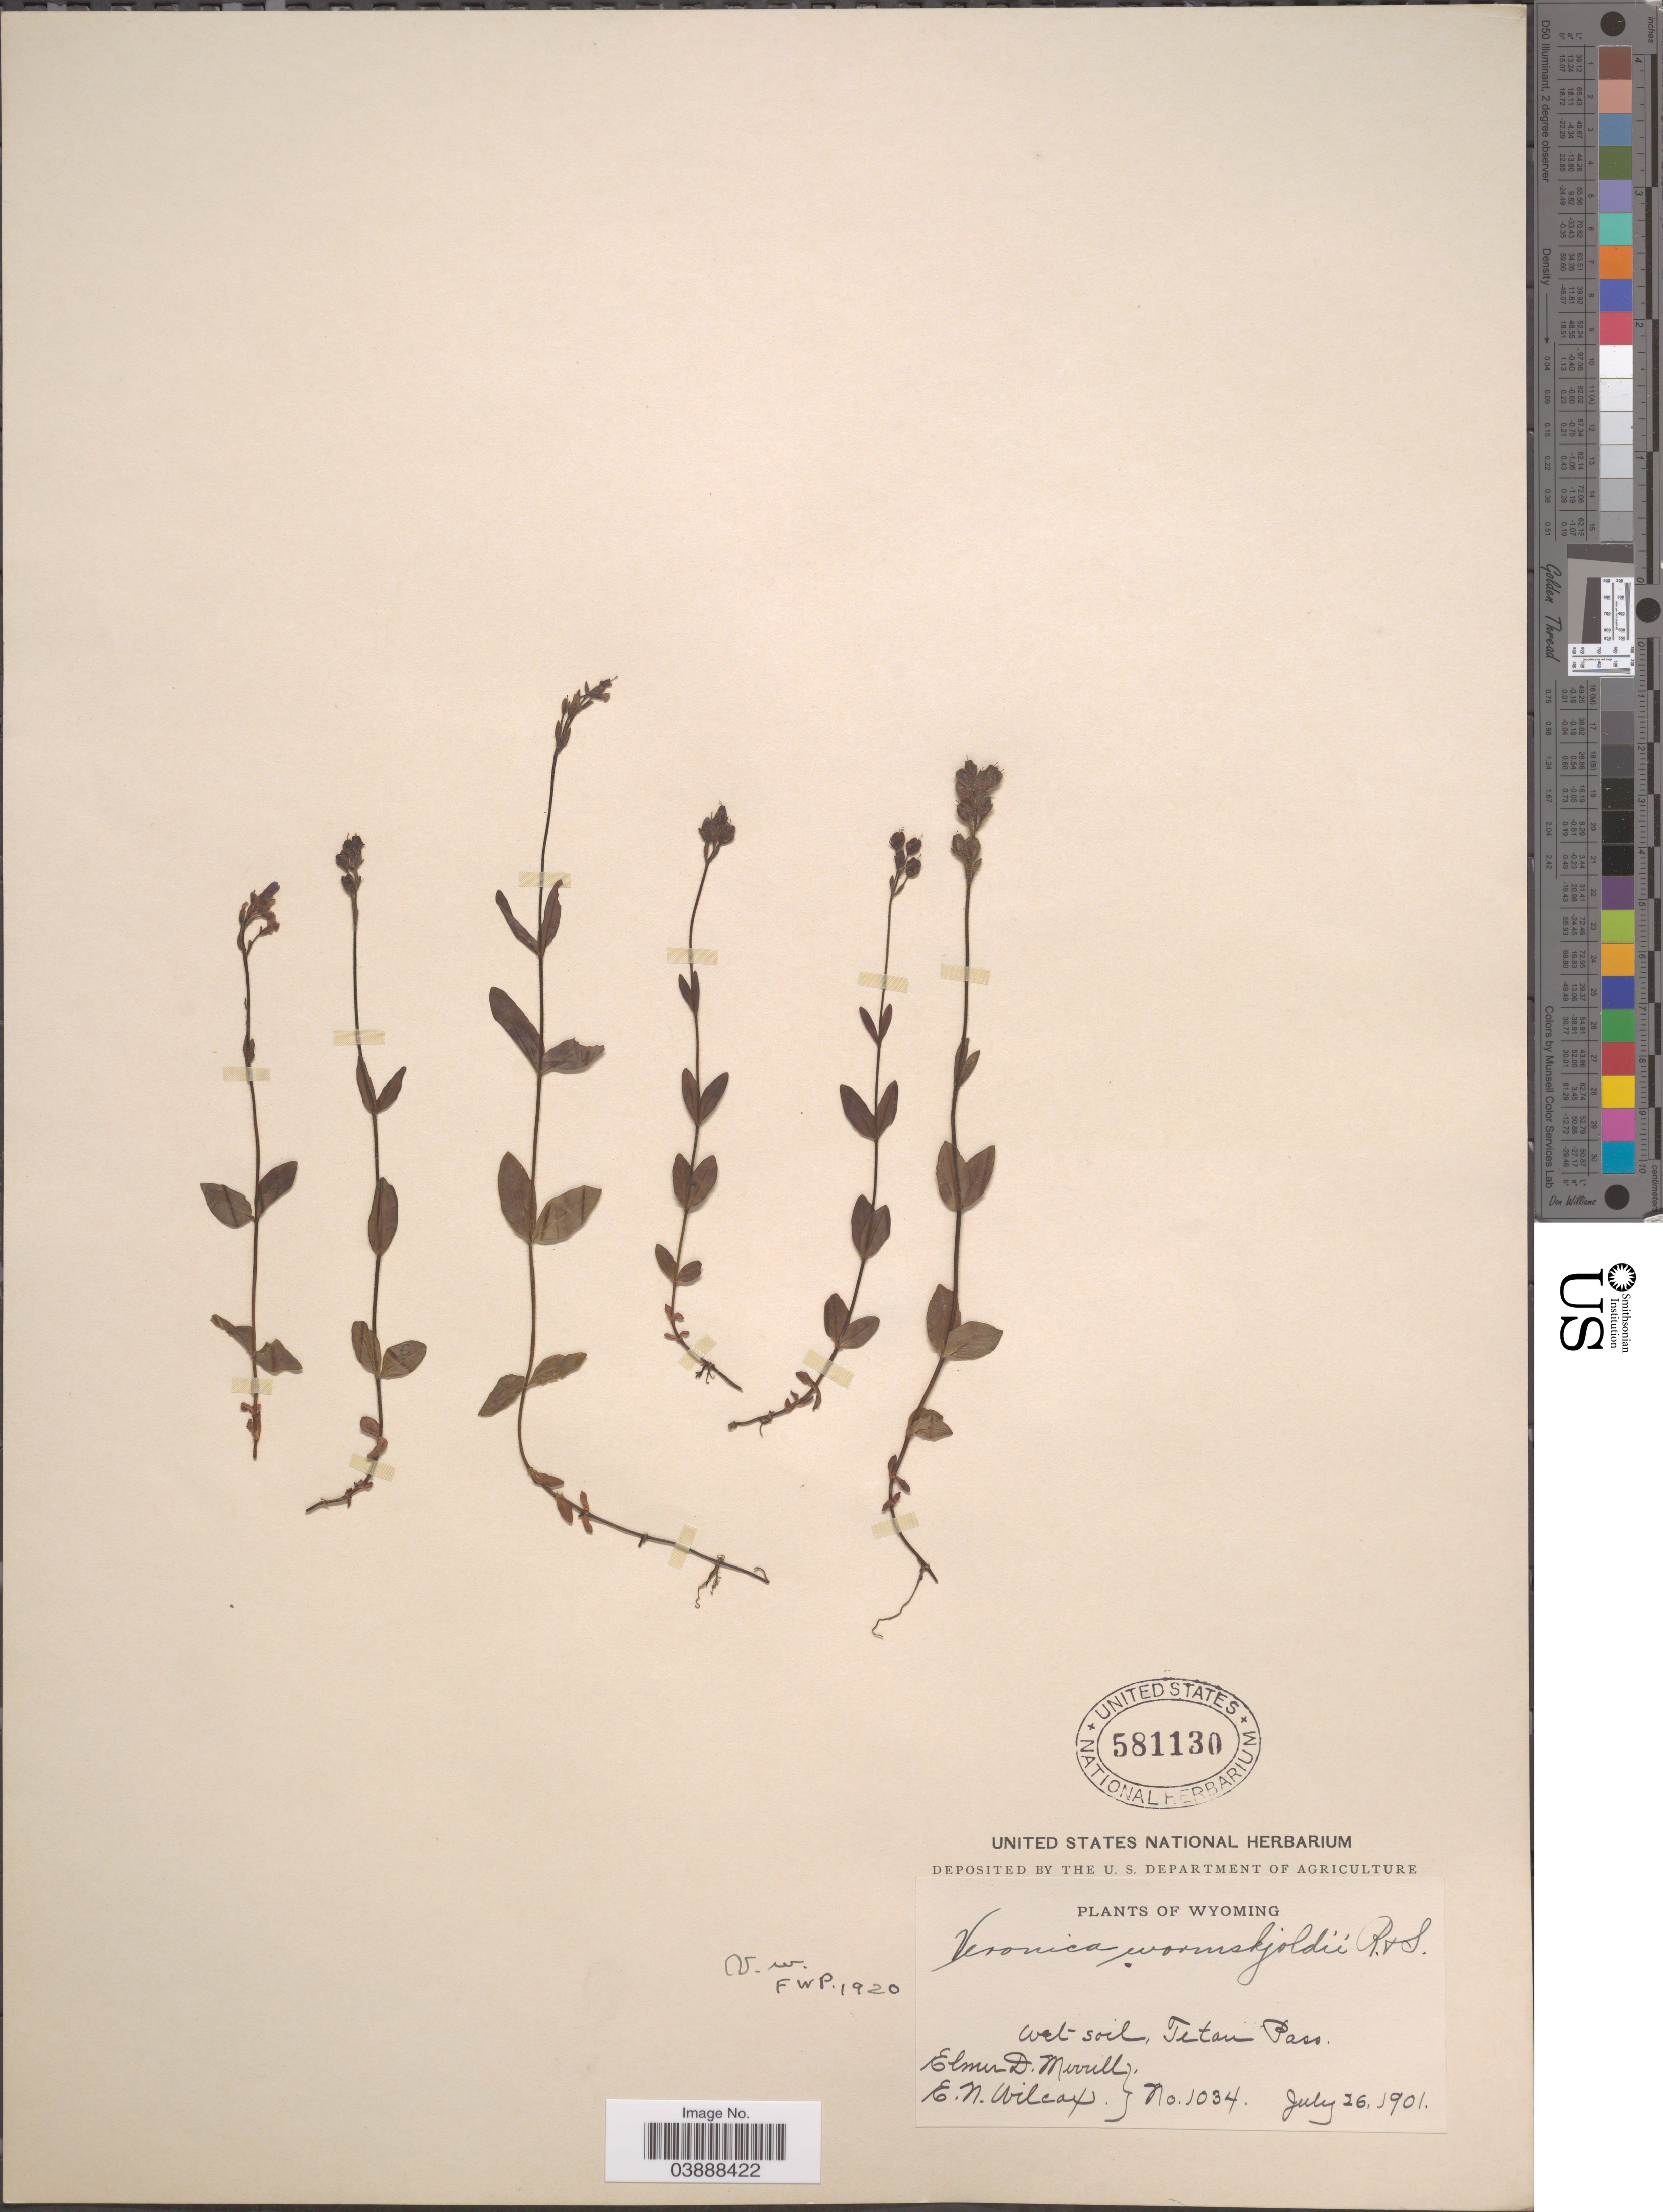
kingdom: Plantae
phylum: Tracheophyta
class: Magnoliopsida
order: Lamiales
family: Plantaginaceae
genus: Veronica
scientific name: Veronica wormskjoldii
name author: Roem. & Schult.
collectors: E. D. Merrill & E. Wilcox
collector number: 1034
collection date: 1901-07-26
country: United States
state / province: Wyoming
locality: Teton Pass.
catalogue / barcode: US 581130